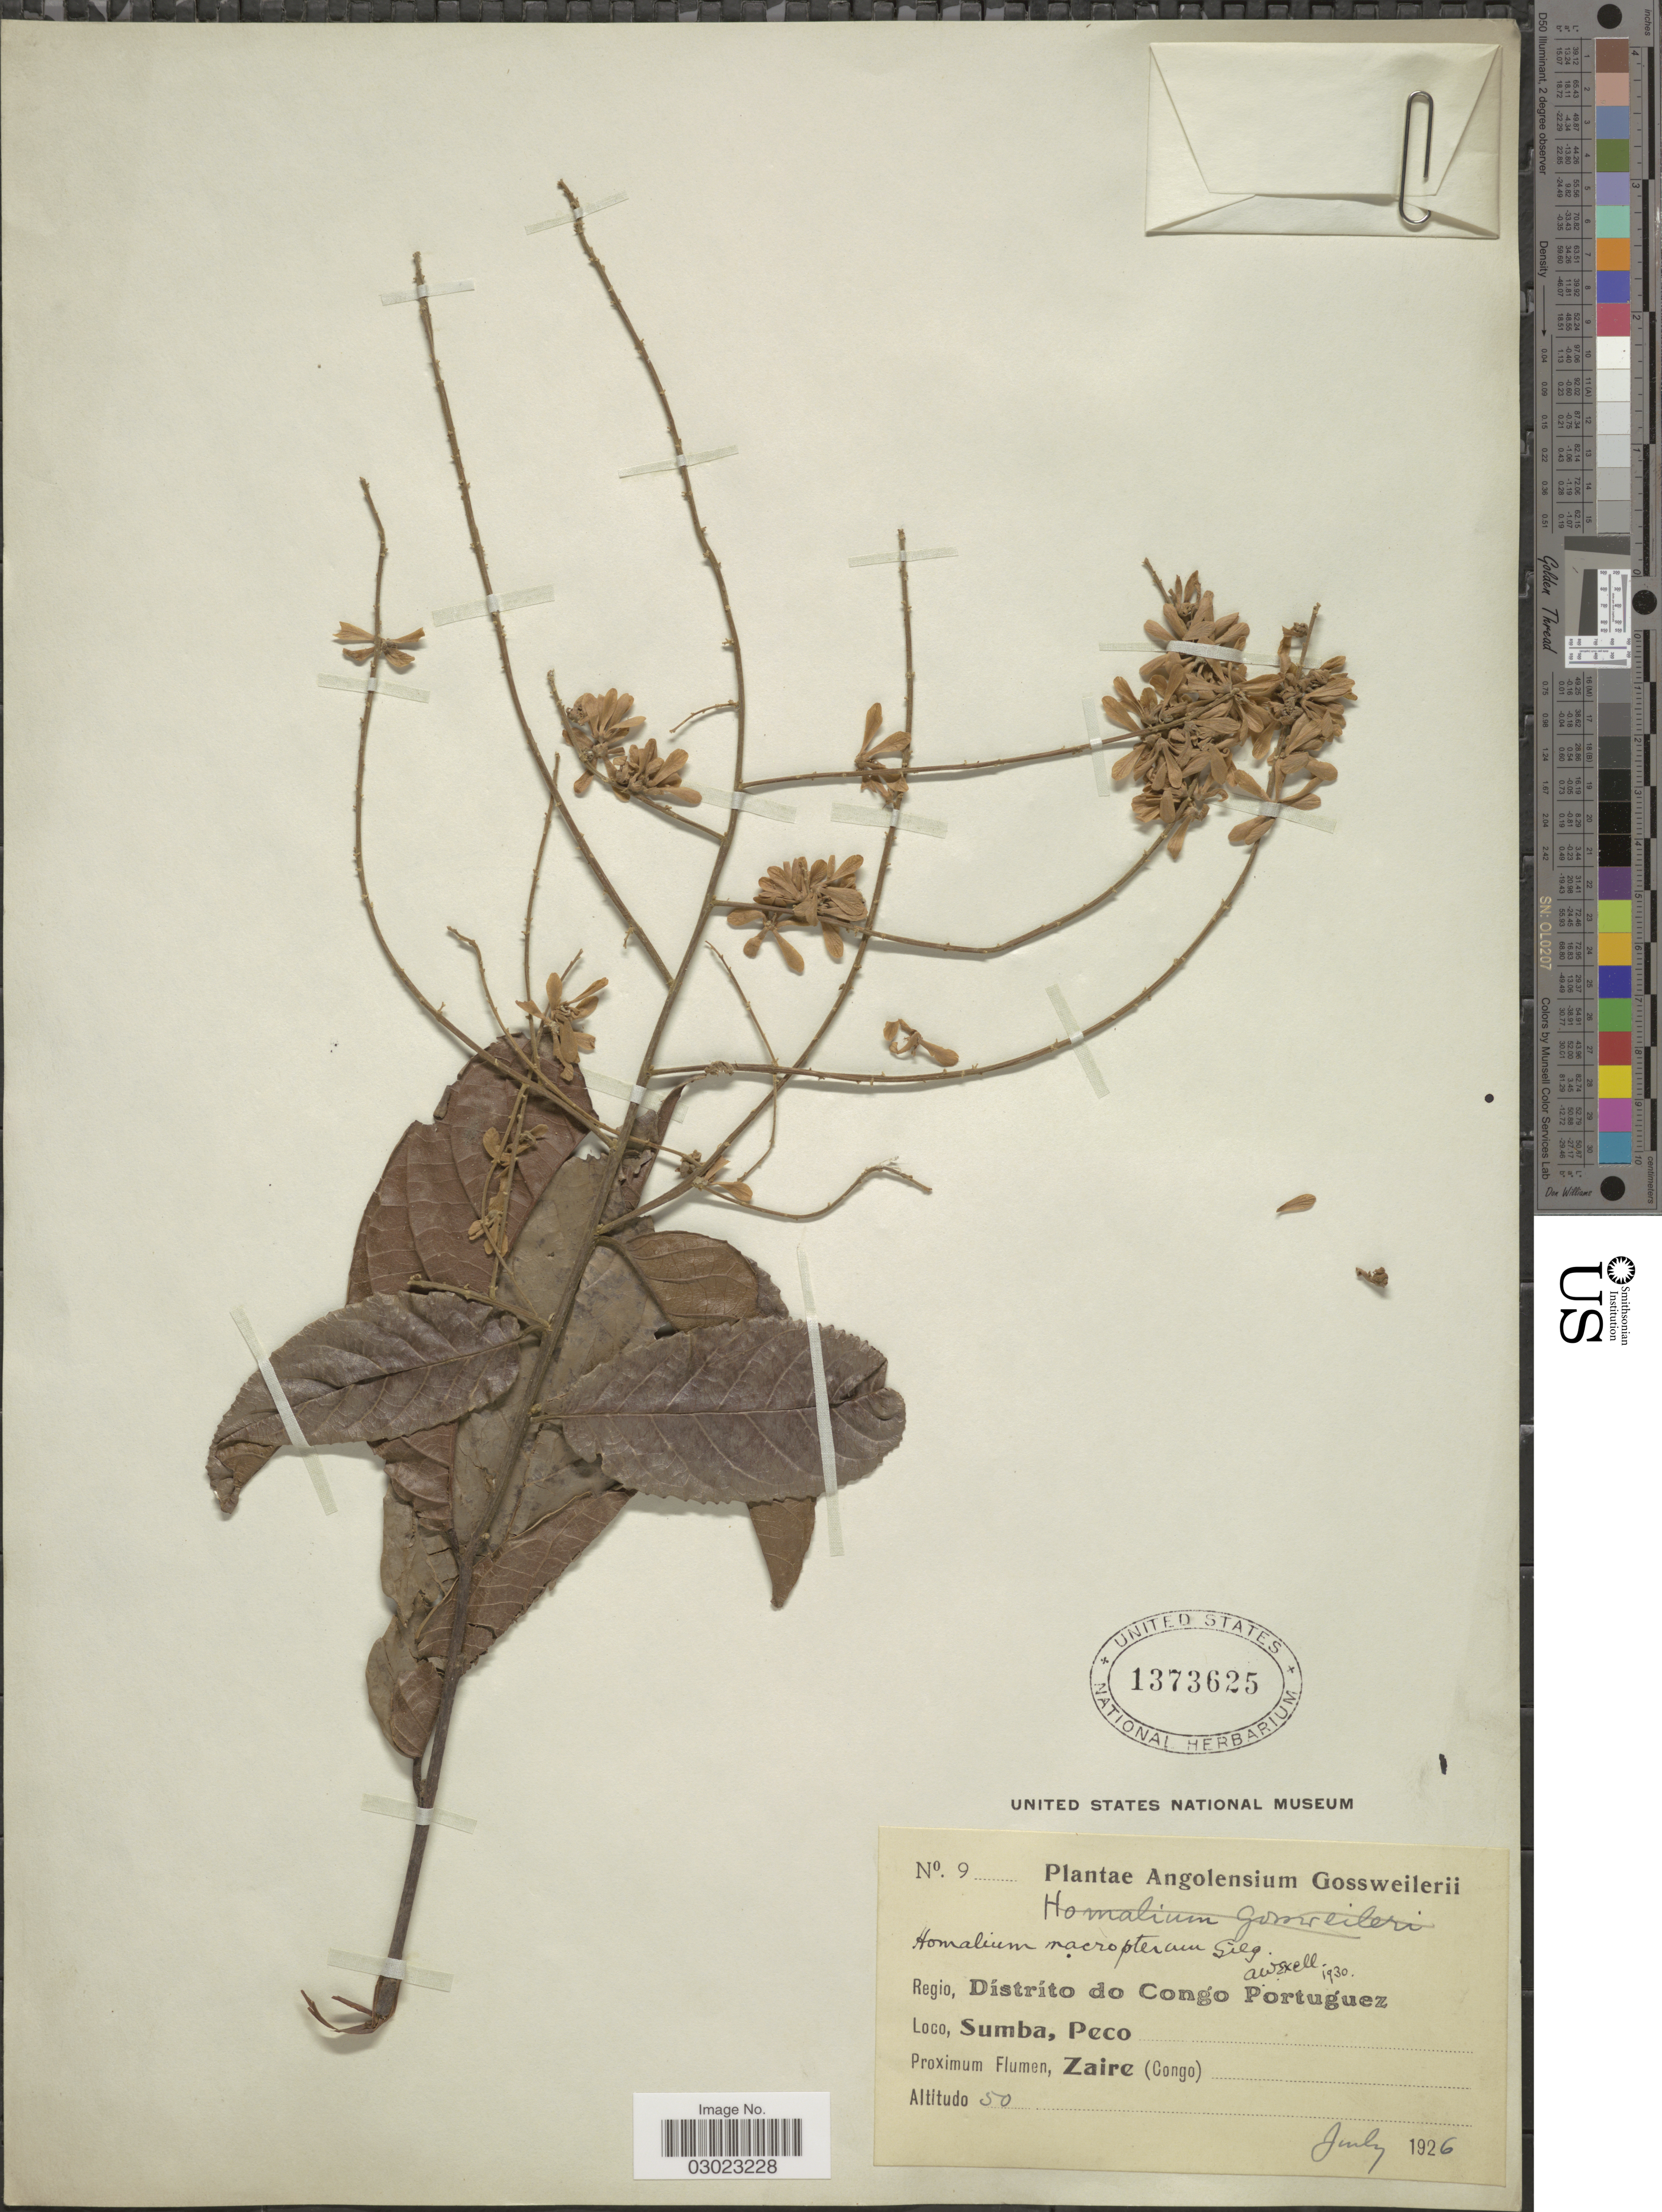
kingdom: Plantae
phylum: Tracheophyta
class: Magnoliopsida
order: Malpighiales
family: Salicaceae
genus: Homalium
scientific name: Homalium macropterum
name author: Gilg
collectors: -. Gossweiler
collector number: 9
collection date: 1926-07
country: Angola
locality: Regio, Distrito do Congo Portuguez. Sumba, Peco. Proximum Flumen, Zaire (Congo).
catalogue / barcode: US 1373625